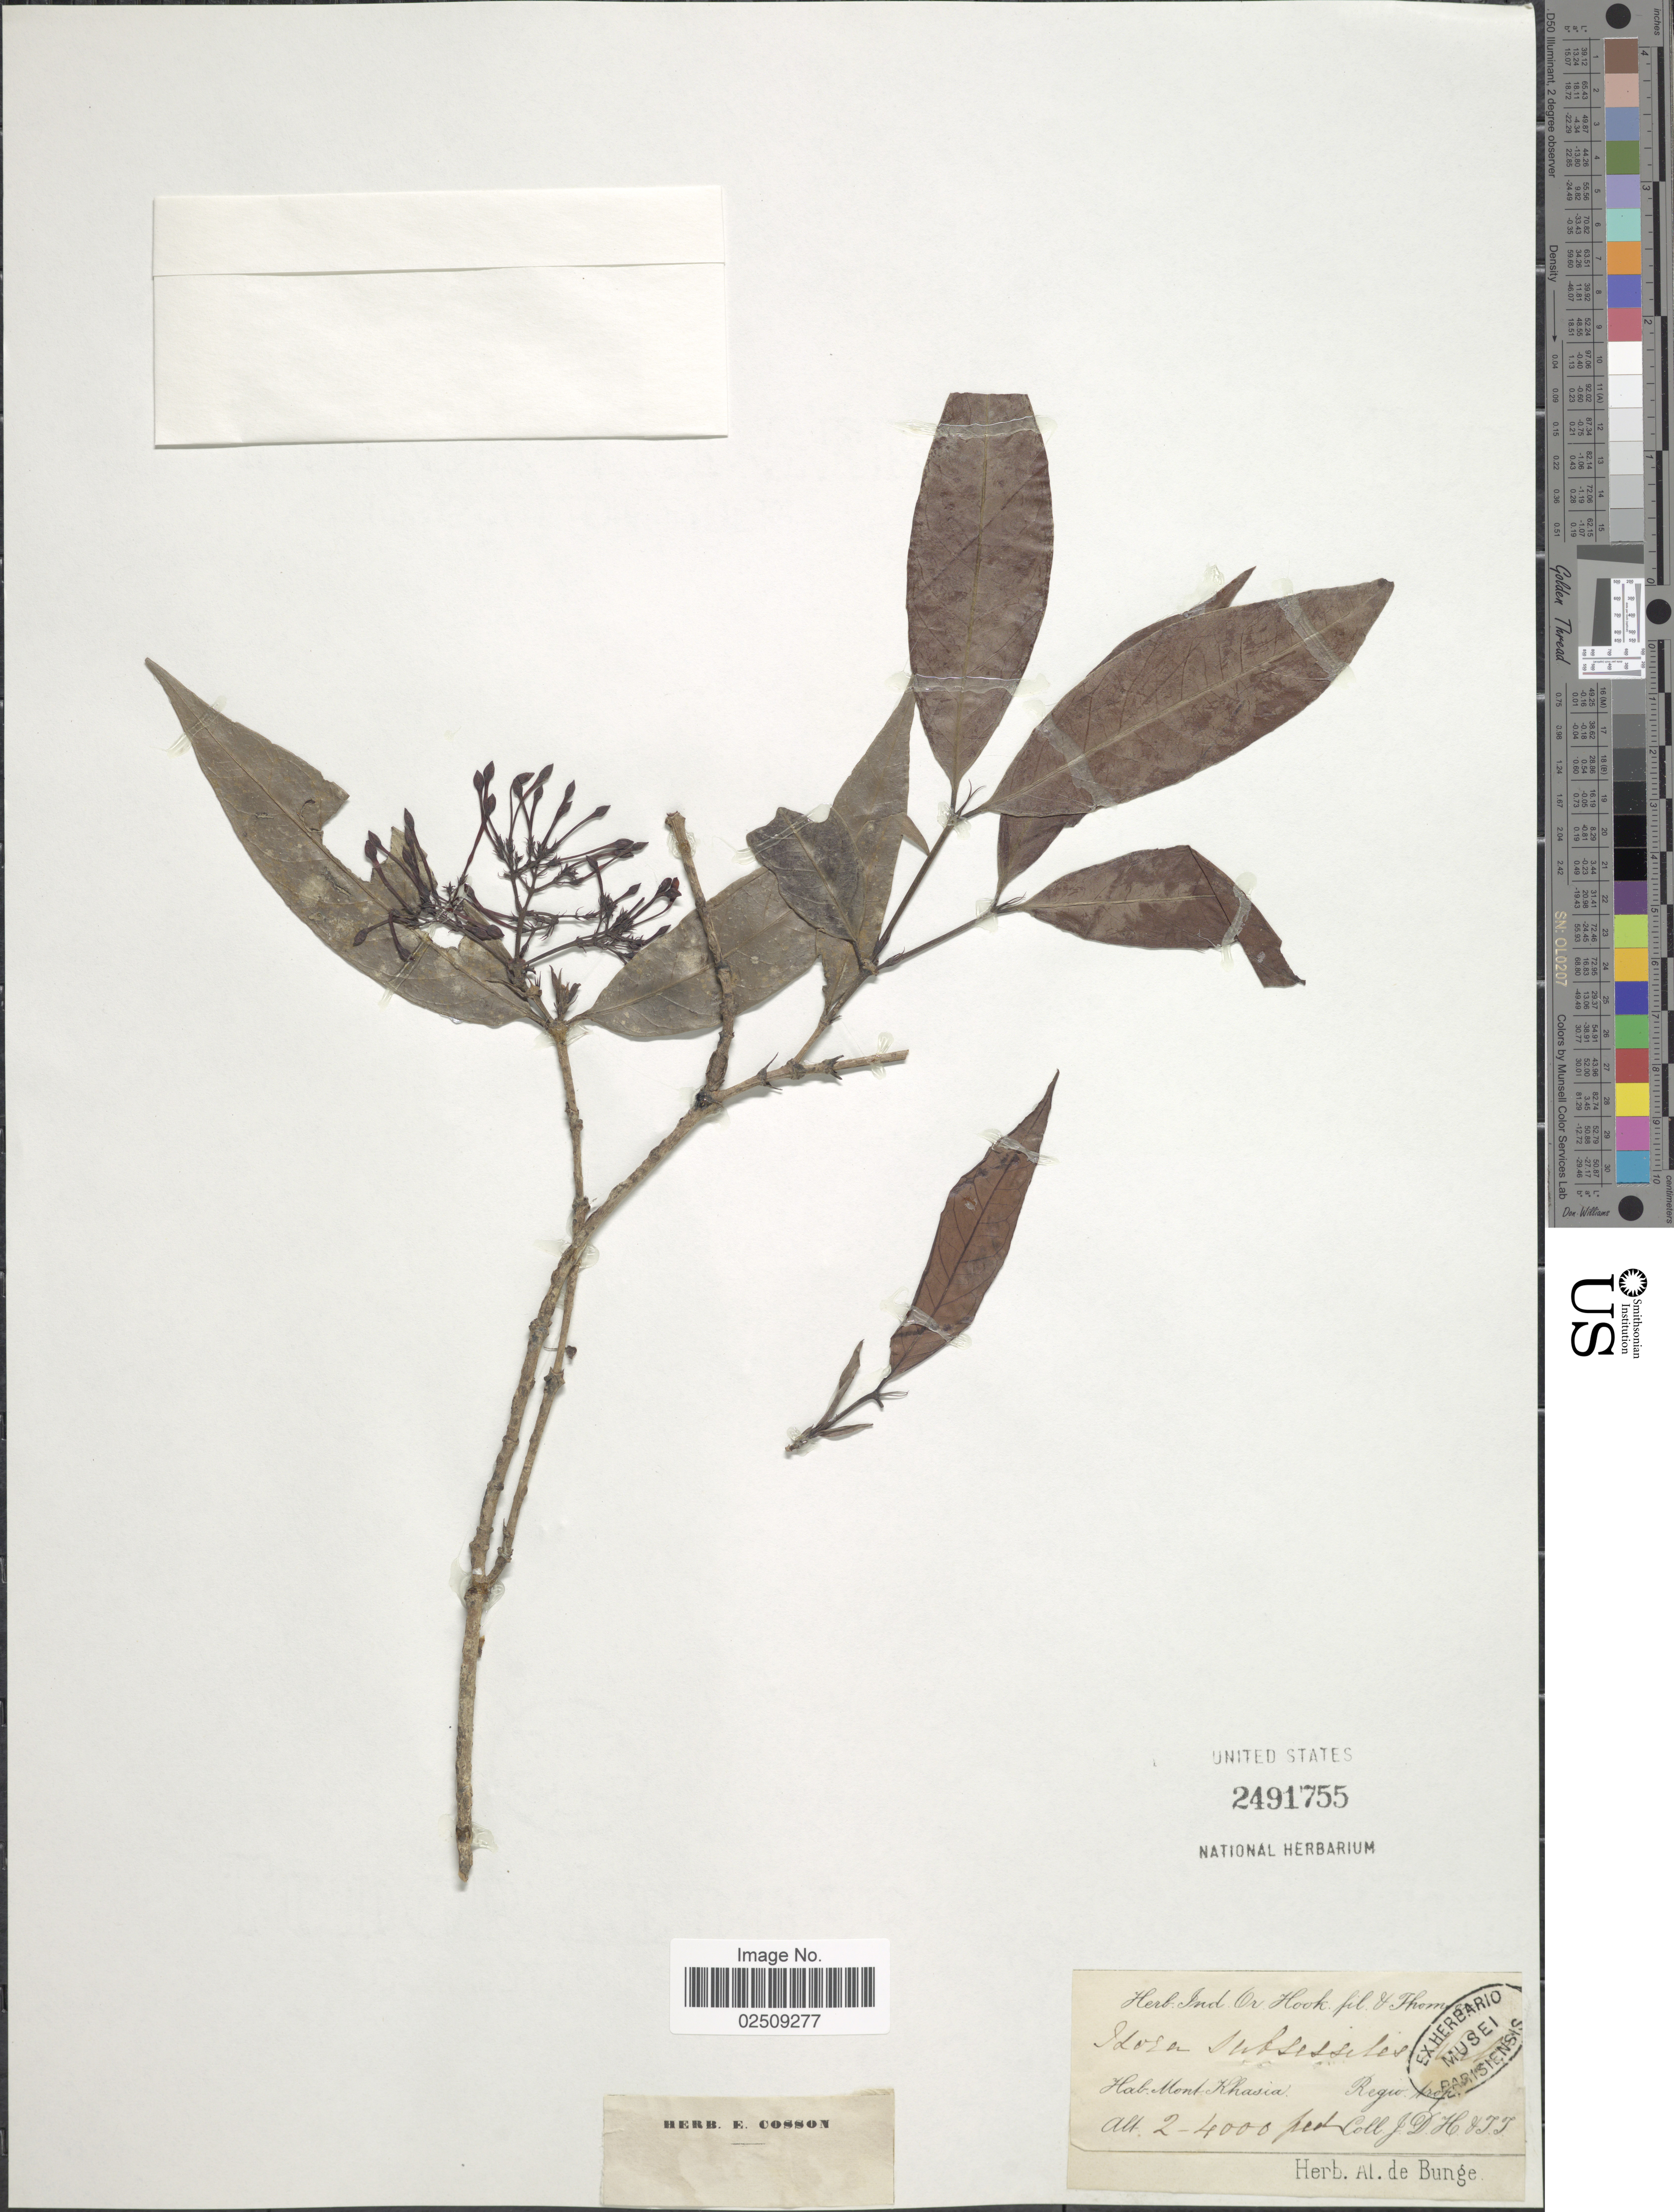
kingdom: Plantae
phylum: Tracheophyta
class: Magnoliopsida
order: Gentianales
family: Rubiaceae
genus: Ixora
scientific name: Ixora subsessilis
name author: Wall. ex G. Don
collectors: J. D. Hooker & T. Thomas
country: India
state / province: Meghalaya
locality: Mont. Khasia. Regio trop.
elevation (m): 610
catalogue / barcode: US 2491755